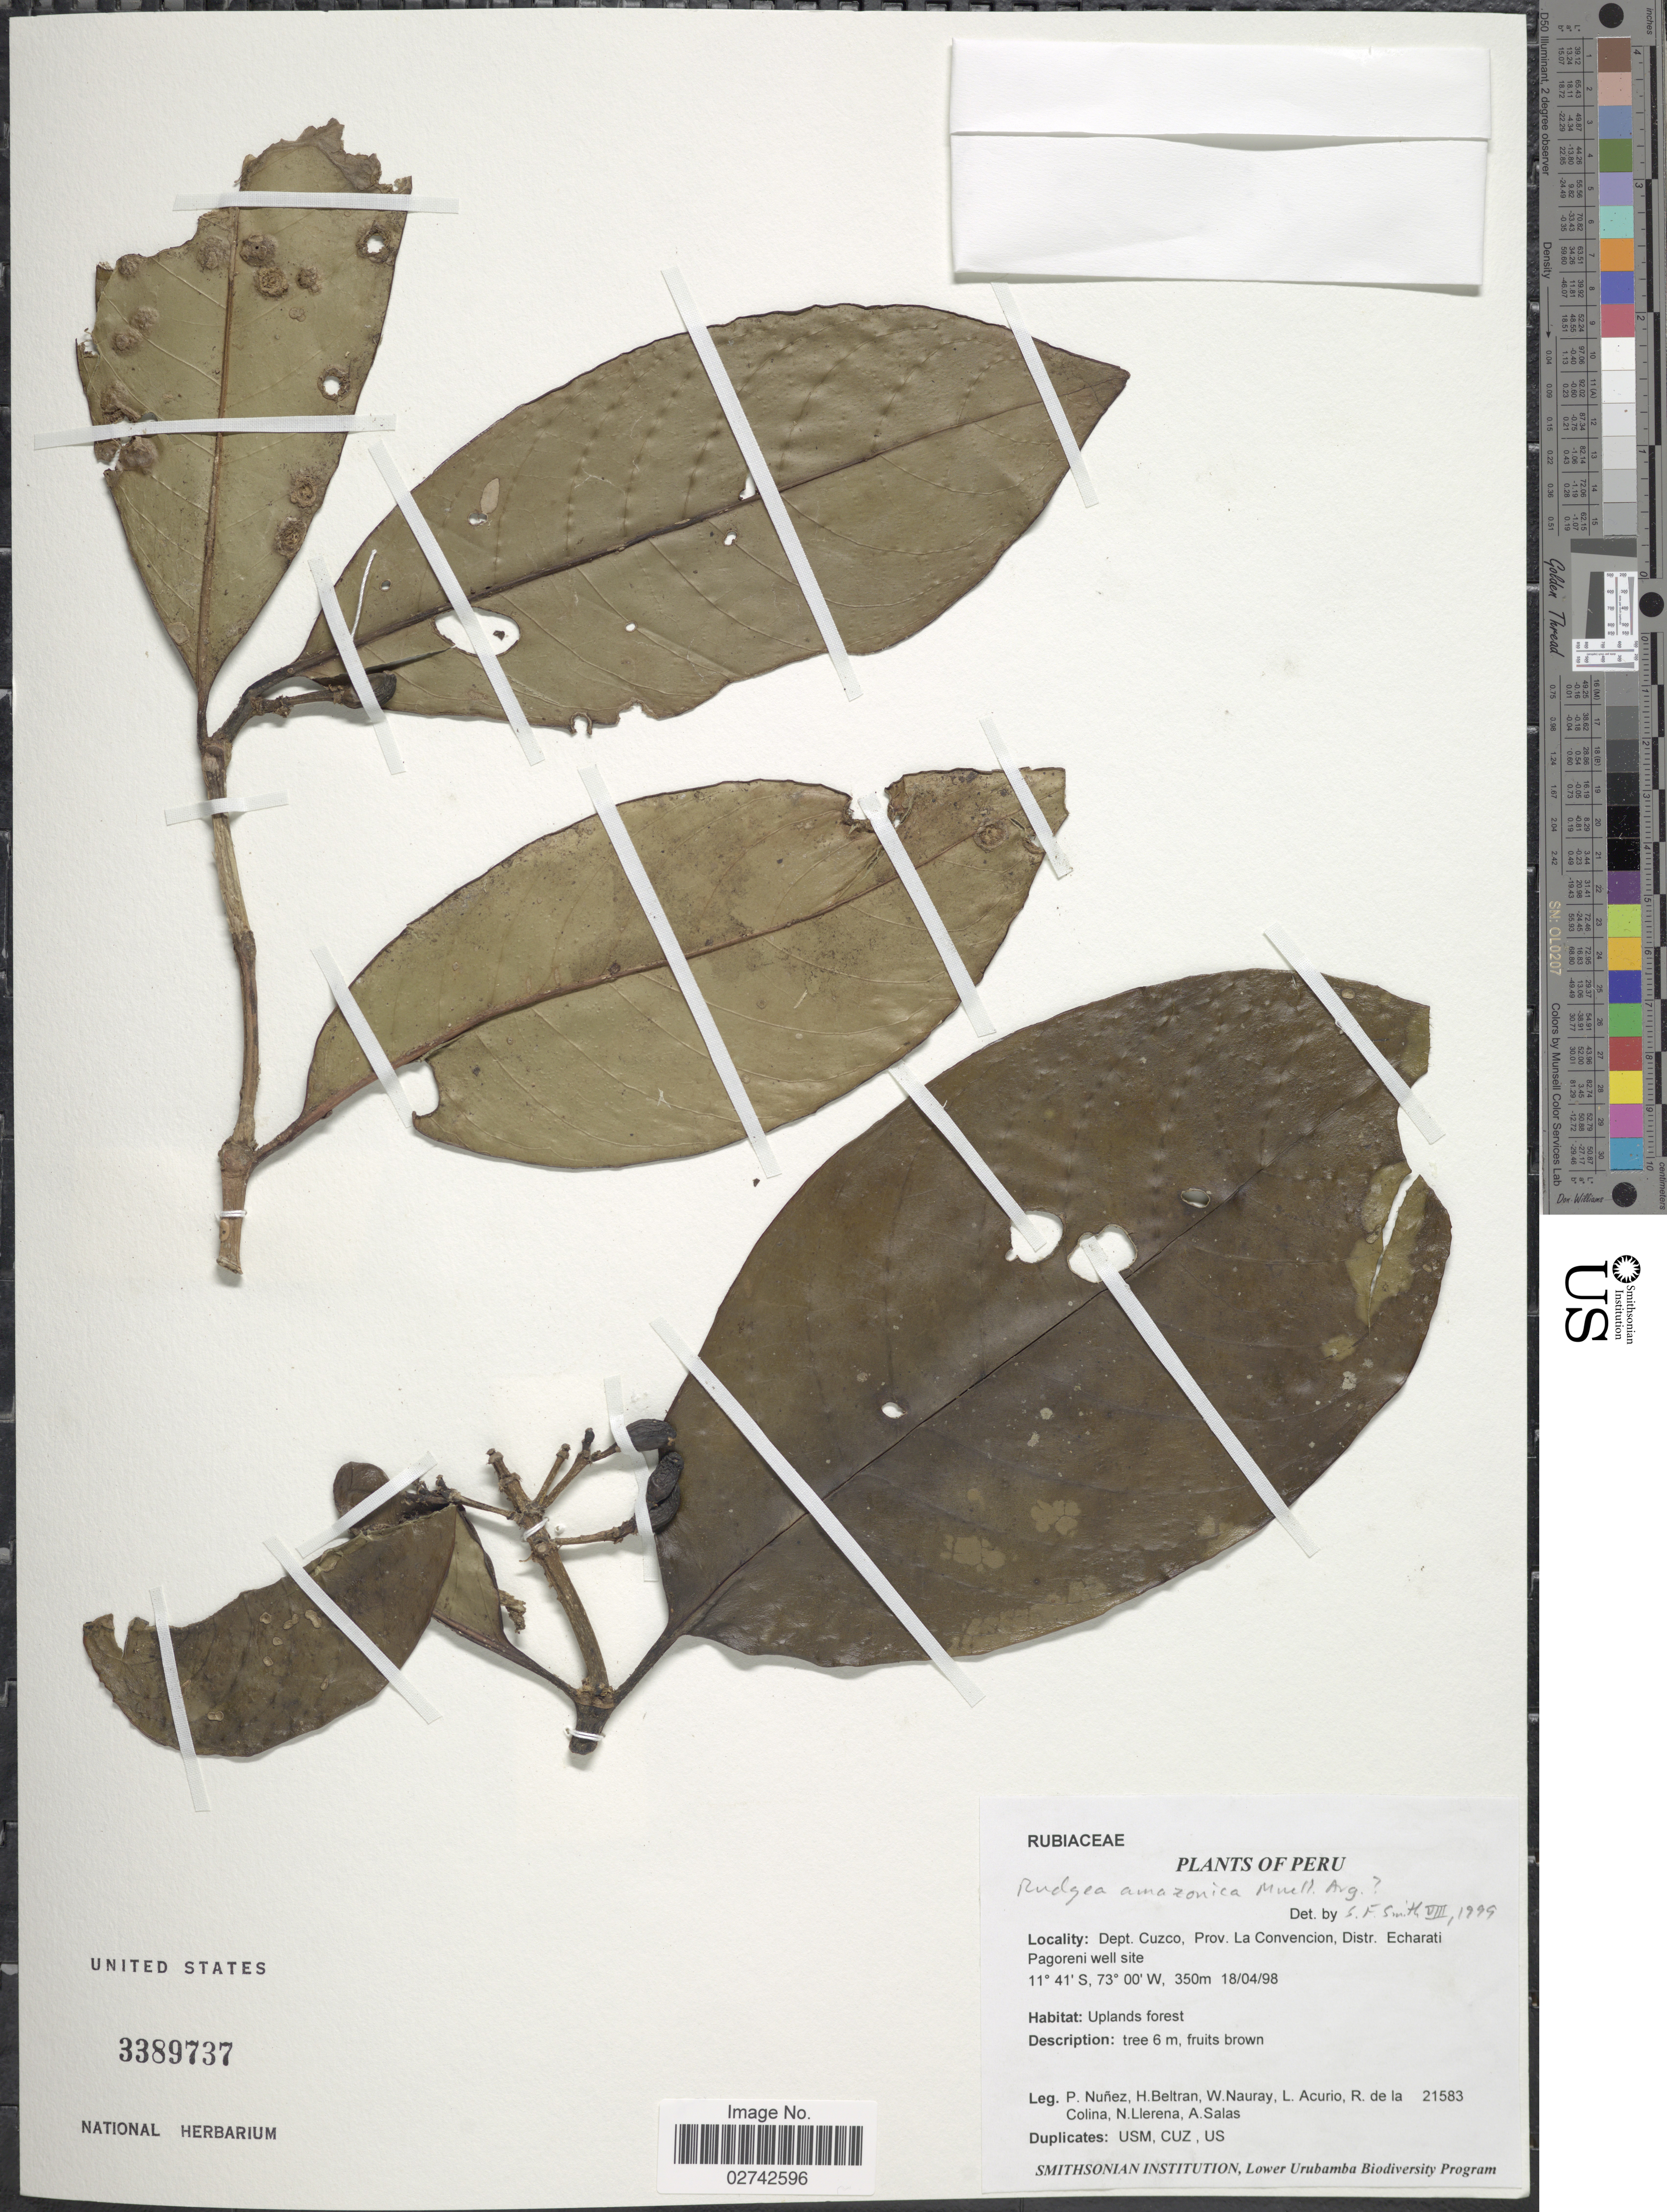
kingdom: Plantae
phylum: Tracheophyta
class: Magnoliopsida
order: Gentianales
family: Rubiaceae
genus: Rudgea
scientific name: Rudgea amazonica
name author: Müll. Arg.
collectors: P. Nuñez V., H. Beltran, W. Nauray, L. Acurio & et al.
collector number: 21583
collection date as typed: Transcribed d/m/y: 18/4/98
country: Peru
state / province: Cusco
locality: Dept. Cuzco, Prov. La Convencion, Distr. Echarati Pagoreni well site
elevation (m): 350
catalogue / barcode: US 3389737